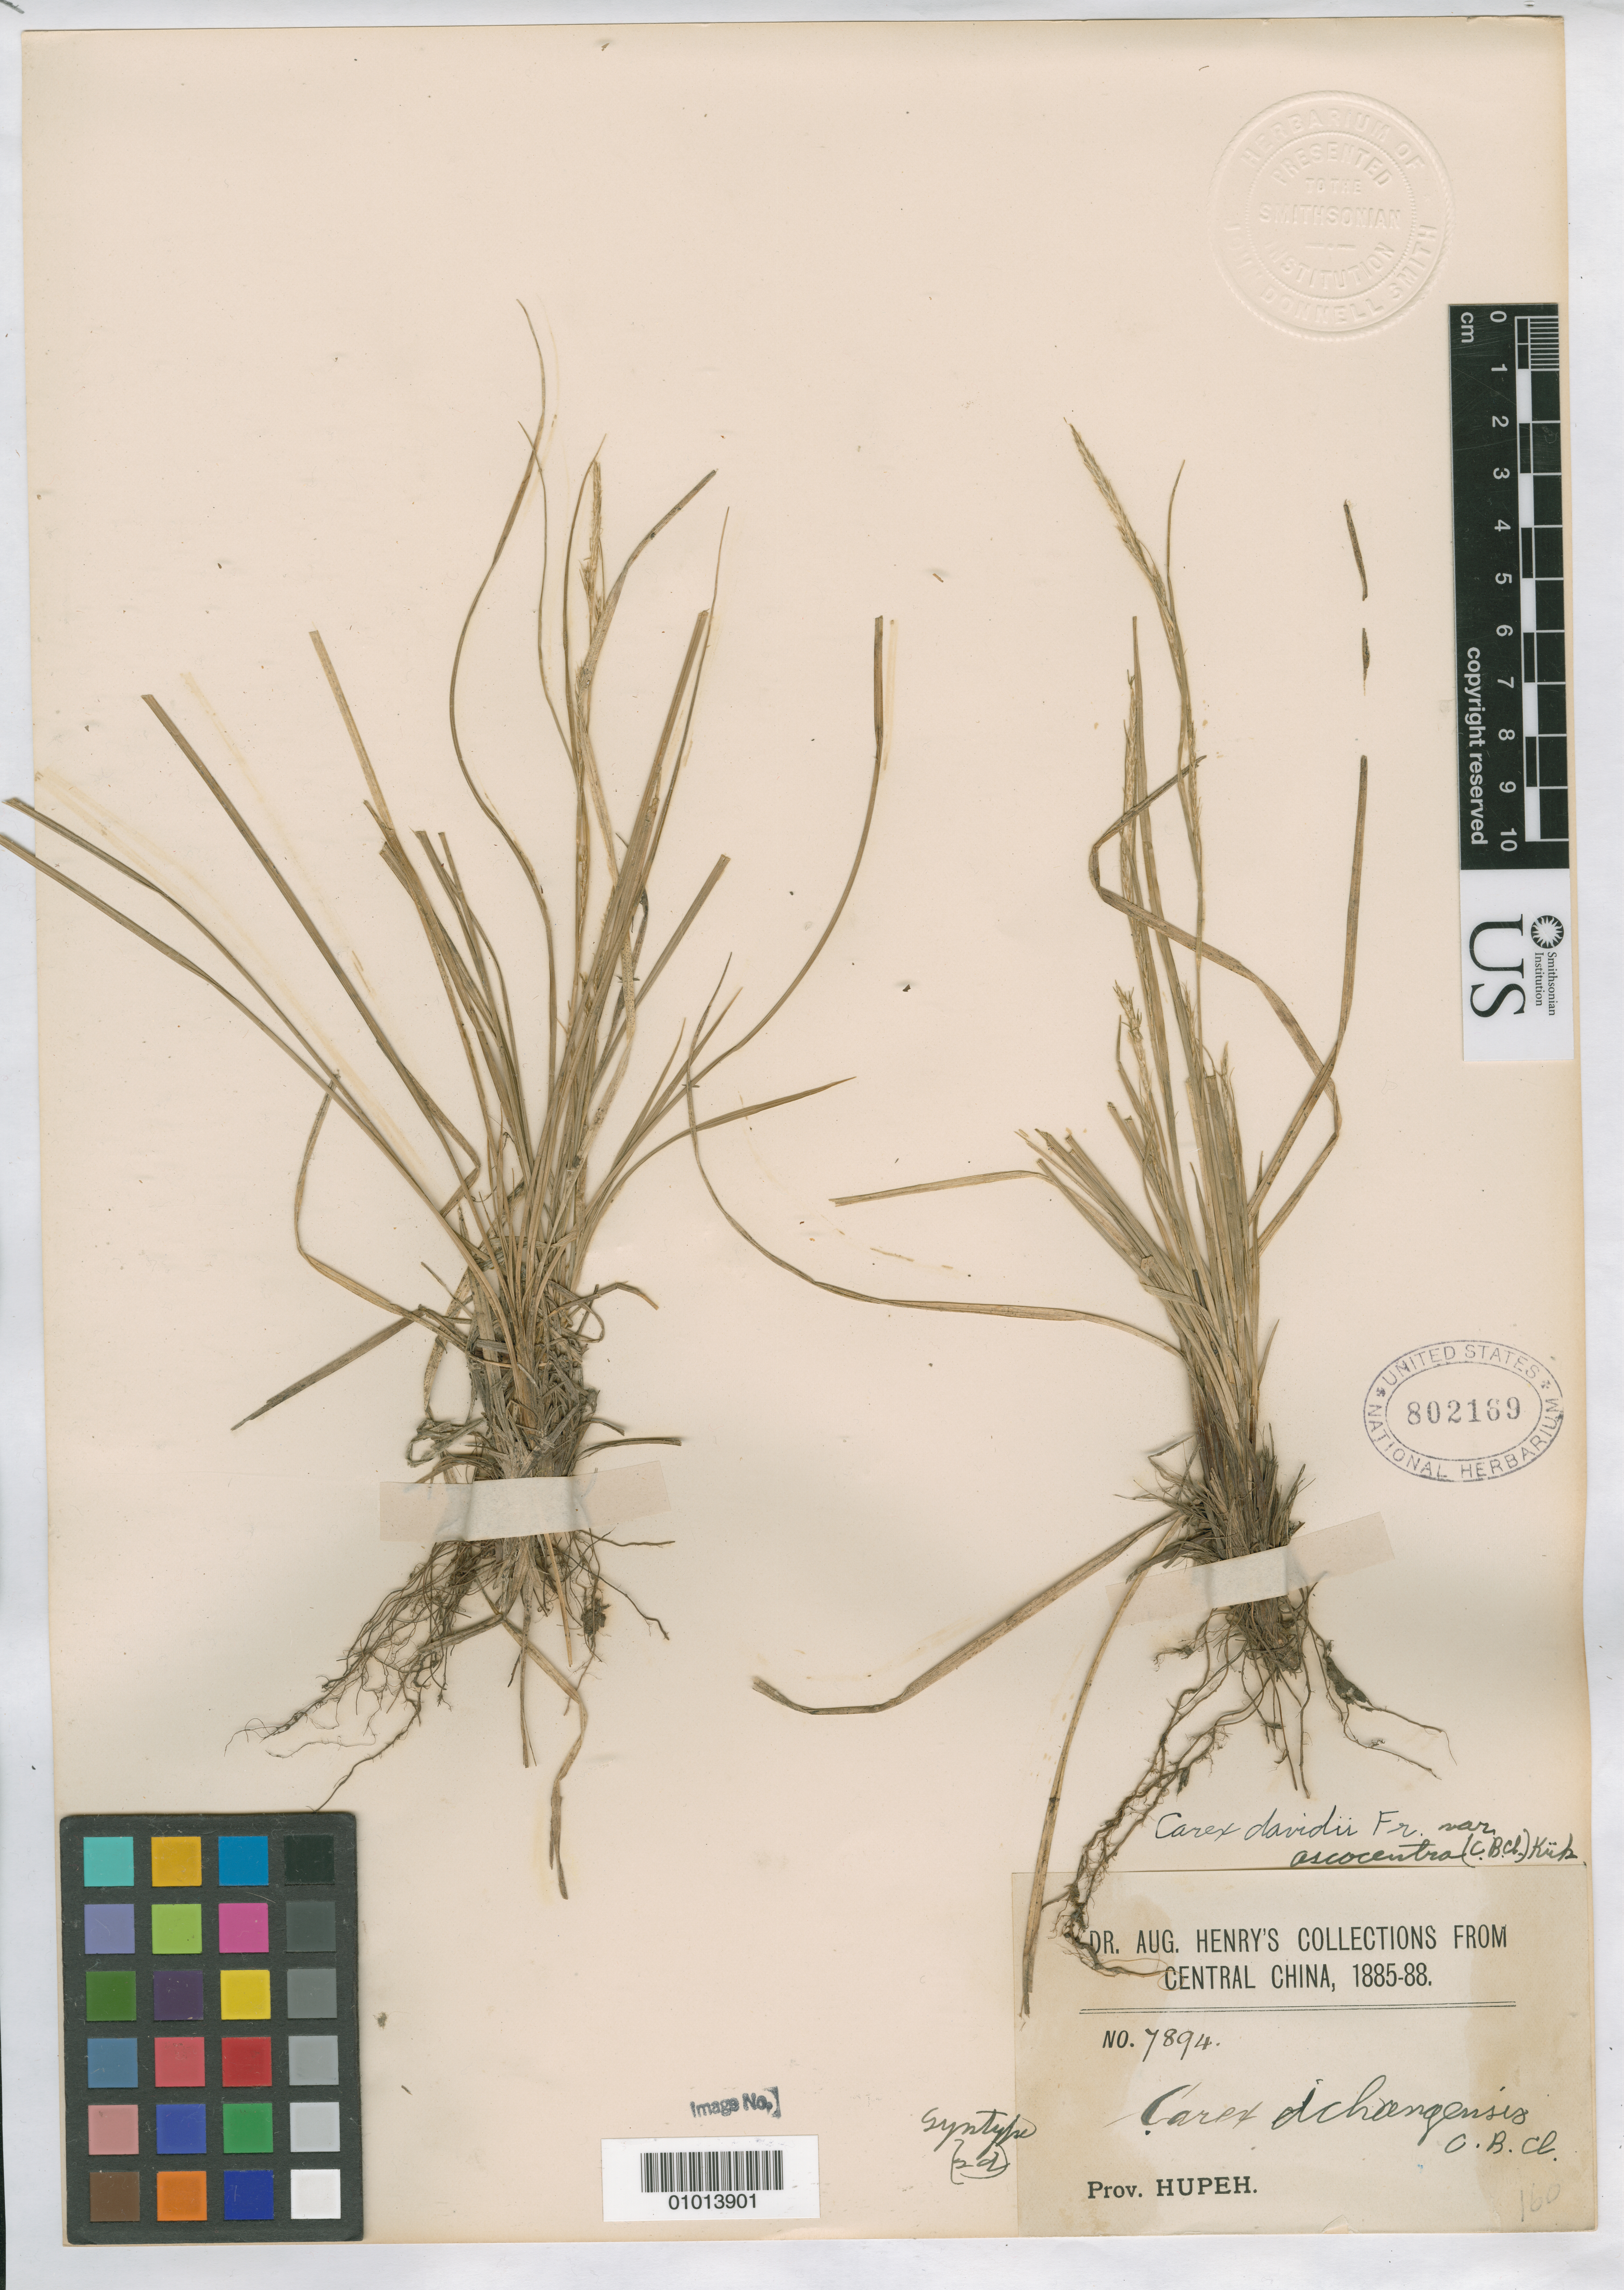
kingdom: Plantae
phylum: Tracheophyta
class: Liliopsida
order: Poales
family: Cyperaceae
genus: Carex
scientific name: Carex ichangensis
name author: C.B. Clarke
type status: Syntype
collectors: A. Henry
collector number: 7894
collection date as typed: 1885 to -- --- 1888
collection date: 1885/1888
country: China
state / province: Hubei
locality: Central China.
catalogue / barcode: US 802169